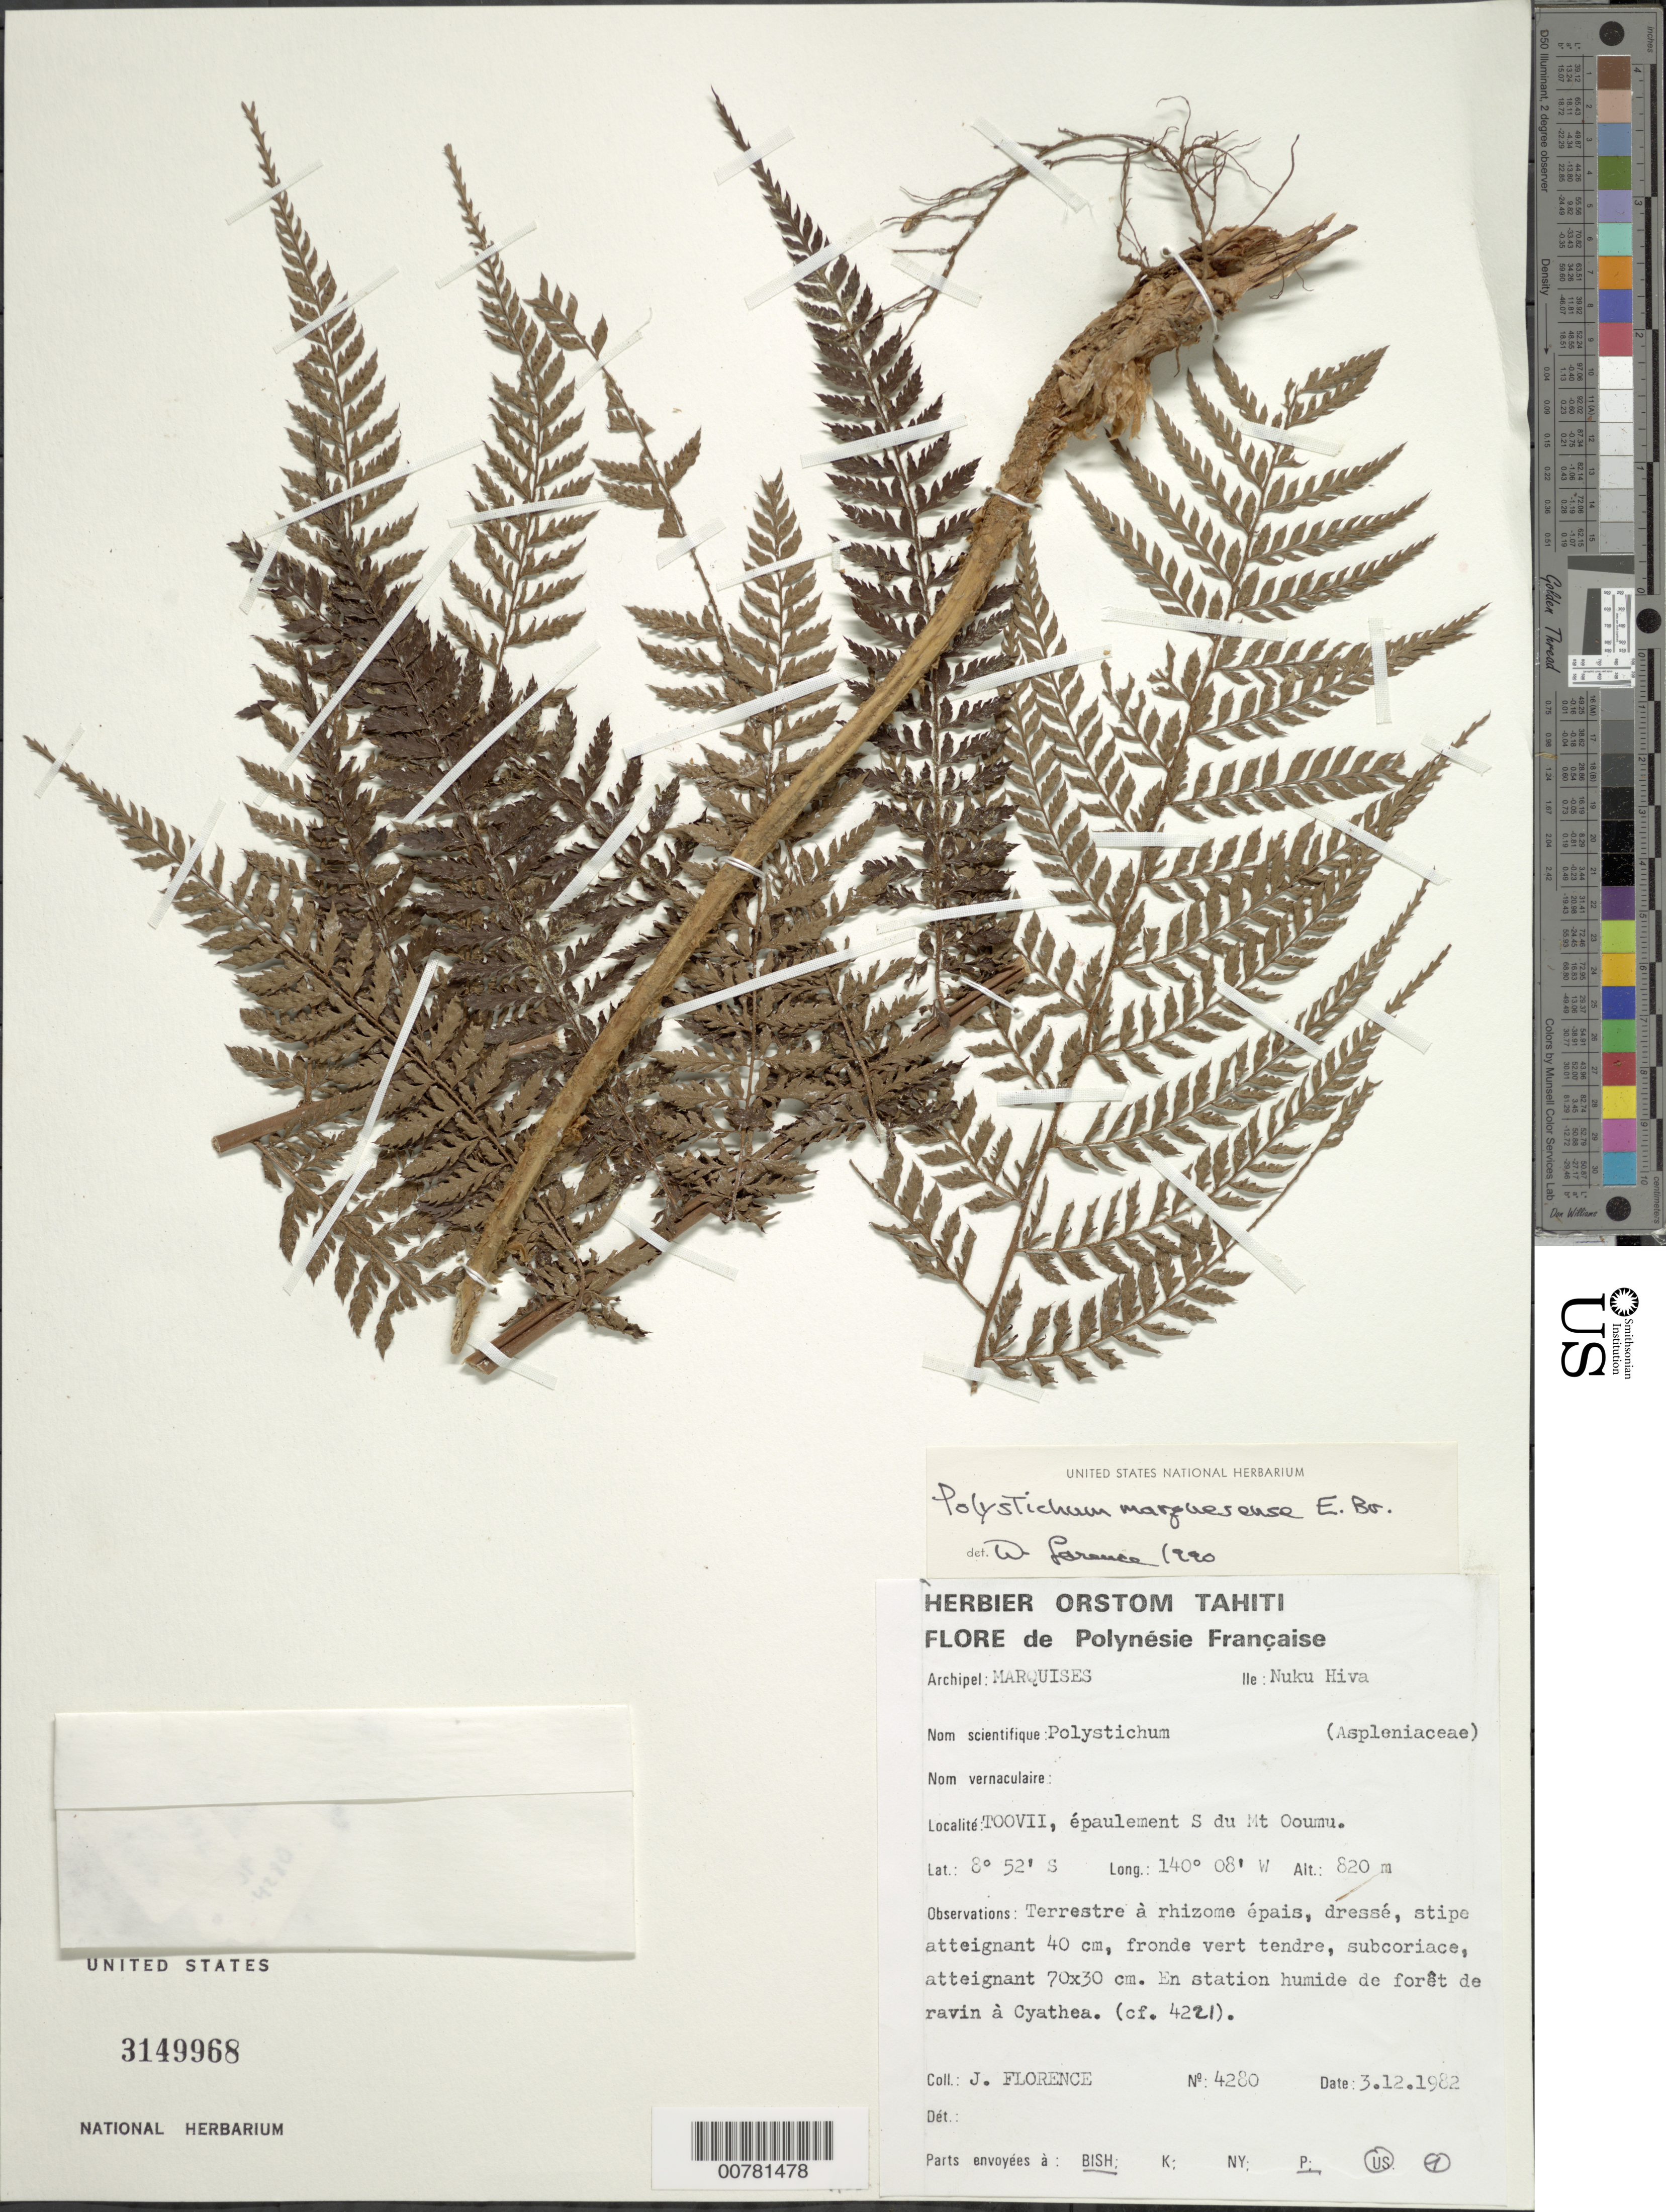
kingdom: Plantae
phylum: Tracheophyta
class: Polypodiopsida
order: Polypodiales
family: Dryopteridaceae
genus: Polystichum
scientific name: Polystichum marquesense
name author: E.D. Br.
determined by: Lorence, David H., (PTBG), National Tropical Botanical Garden (UNITED STATES)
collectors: J. Florence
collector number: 4280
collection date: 1982-12-03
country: French Polynesia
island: Nuku Hiva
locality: Toovii, épaulement S du Mt. Ooumu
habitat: En station humide de forêt de ravin à Cyathea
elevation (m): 820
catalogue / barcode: US 3149968